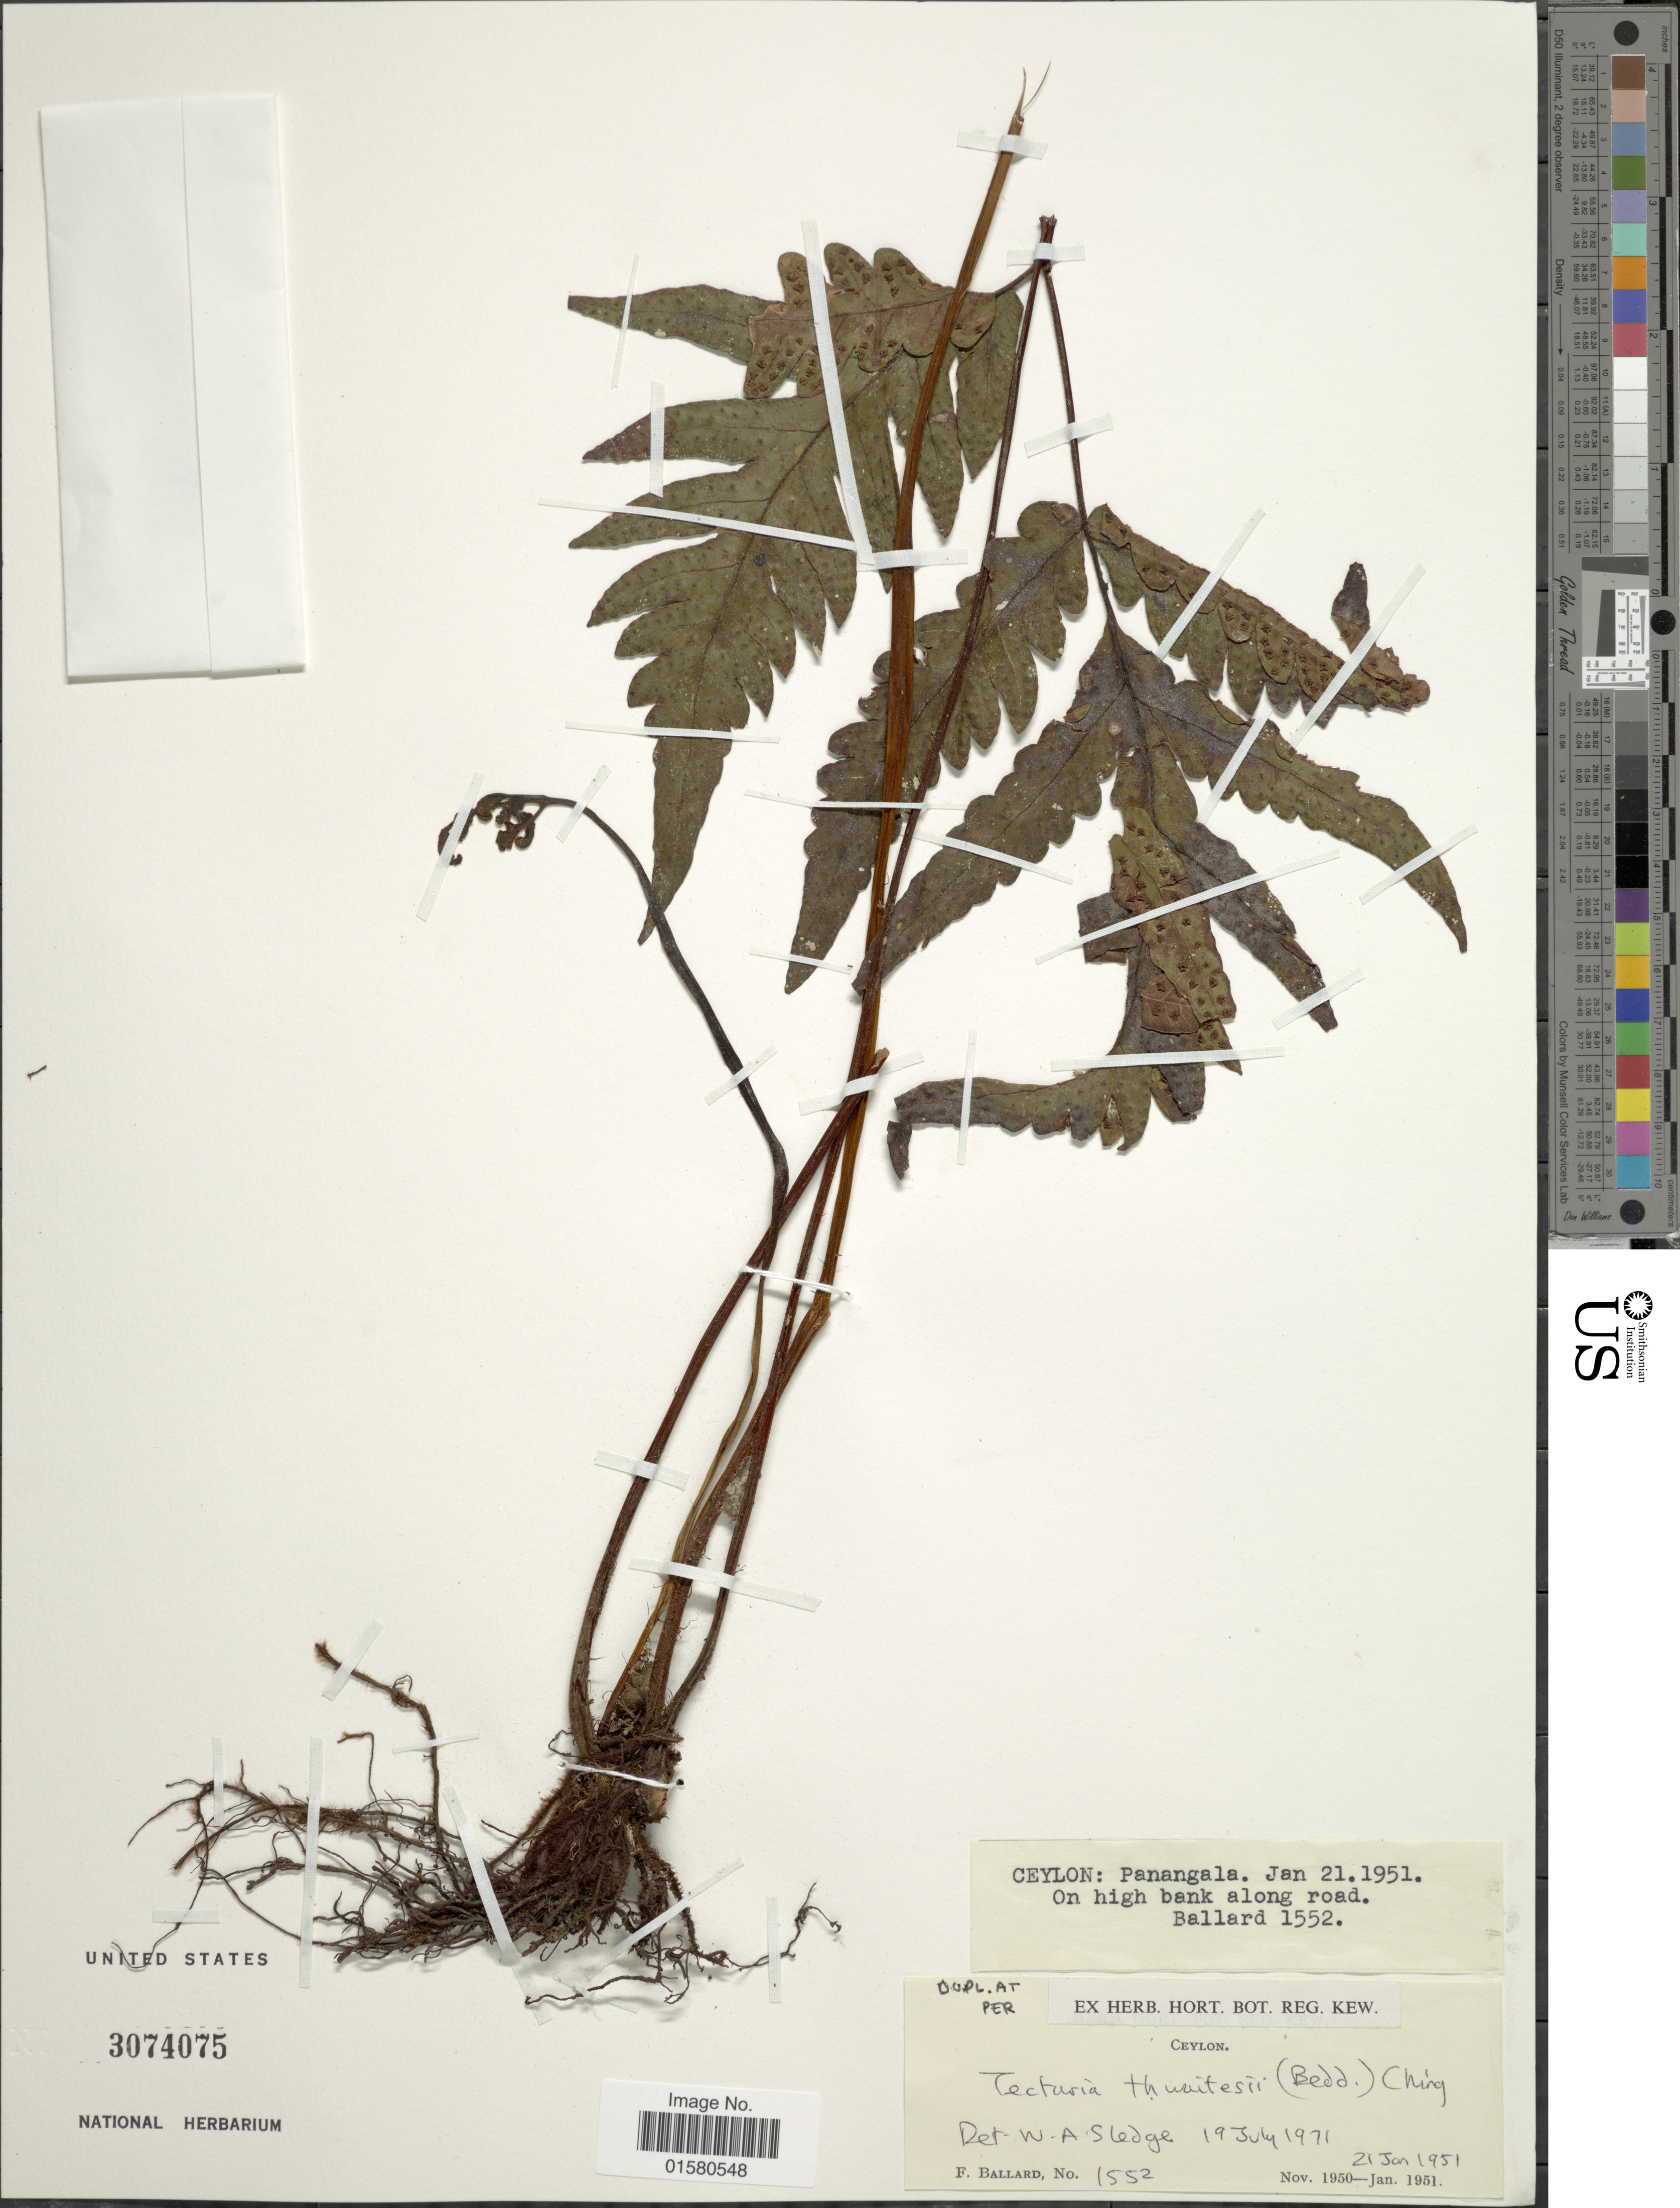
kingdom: Plantae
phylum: Tracheophyta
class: Polypodiopsida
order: Polypodiales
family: Tectariaceae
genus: Tectaria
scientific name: Tectaria thwaitesii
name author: (Bedd.) Ching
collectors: F. Ballard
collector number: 1552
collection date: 1951-01-21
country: Sri Lanka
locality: Caylon: Panangala, on high bank along road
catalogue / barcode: US 3074075